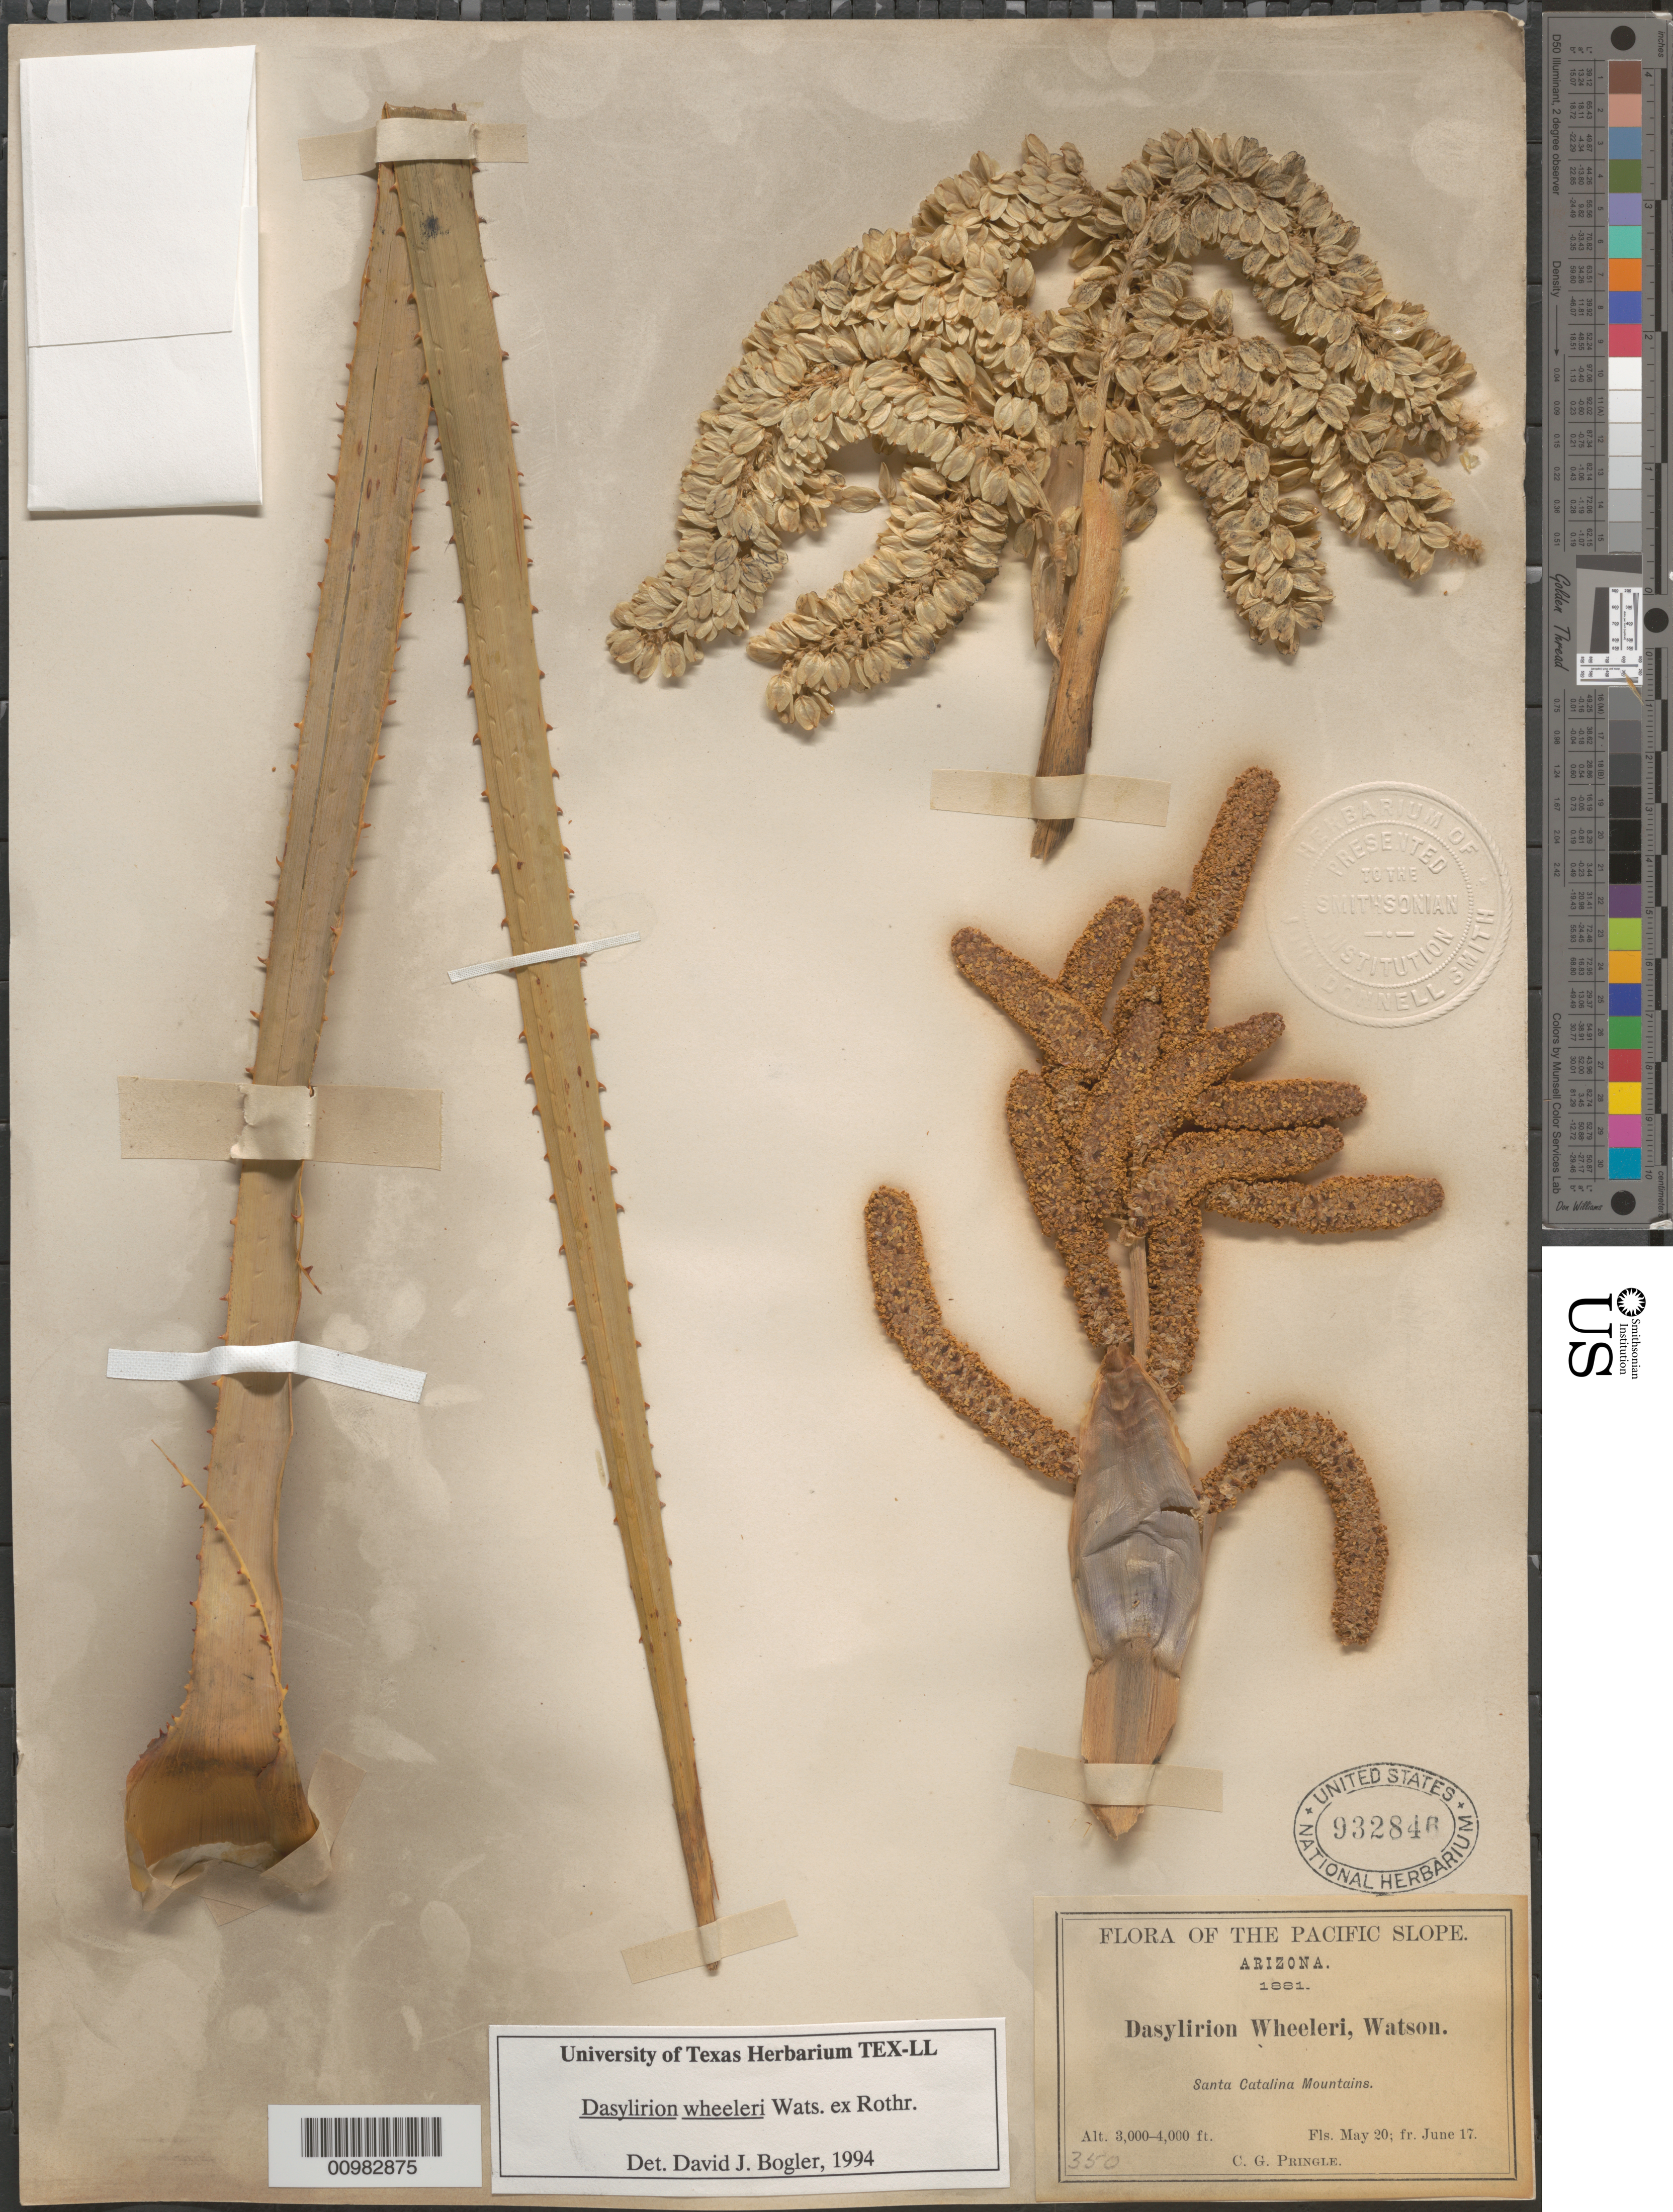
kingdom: Plantae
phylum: Tracheophyta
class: Liliopsida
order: Asparagales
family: Asparagaceae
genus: Dasylirion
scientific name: Dasylirion wheeleri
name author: S. Watson ex Rothr.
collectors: C. G. Pringle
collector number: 350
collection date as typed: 20 May 1881 to 17 Jun 1881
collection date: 1881-05-20/1881-06-17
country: United States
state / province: Arizona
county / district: Pinal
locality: Santa Catalina Mountains.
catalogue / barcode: US 932846